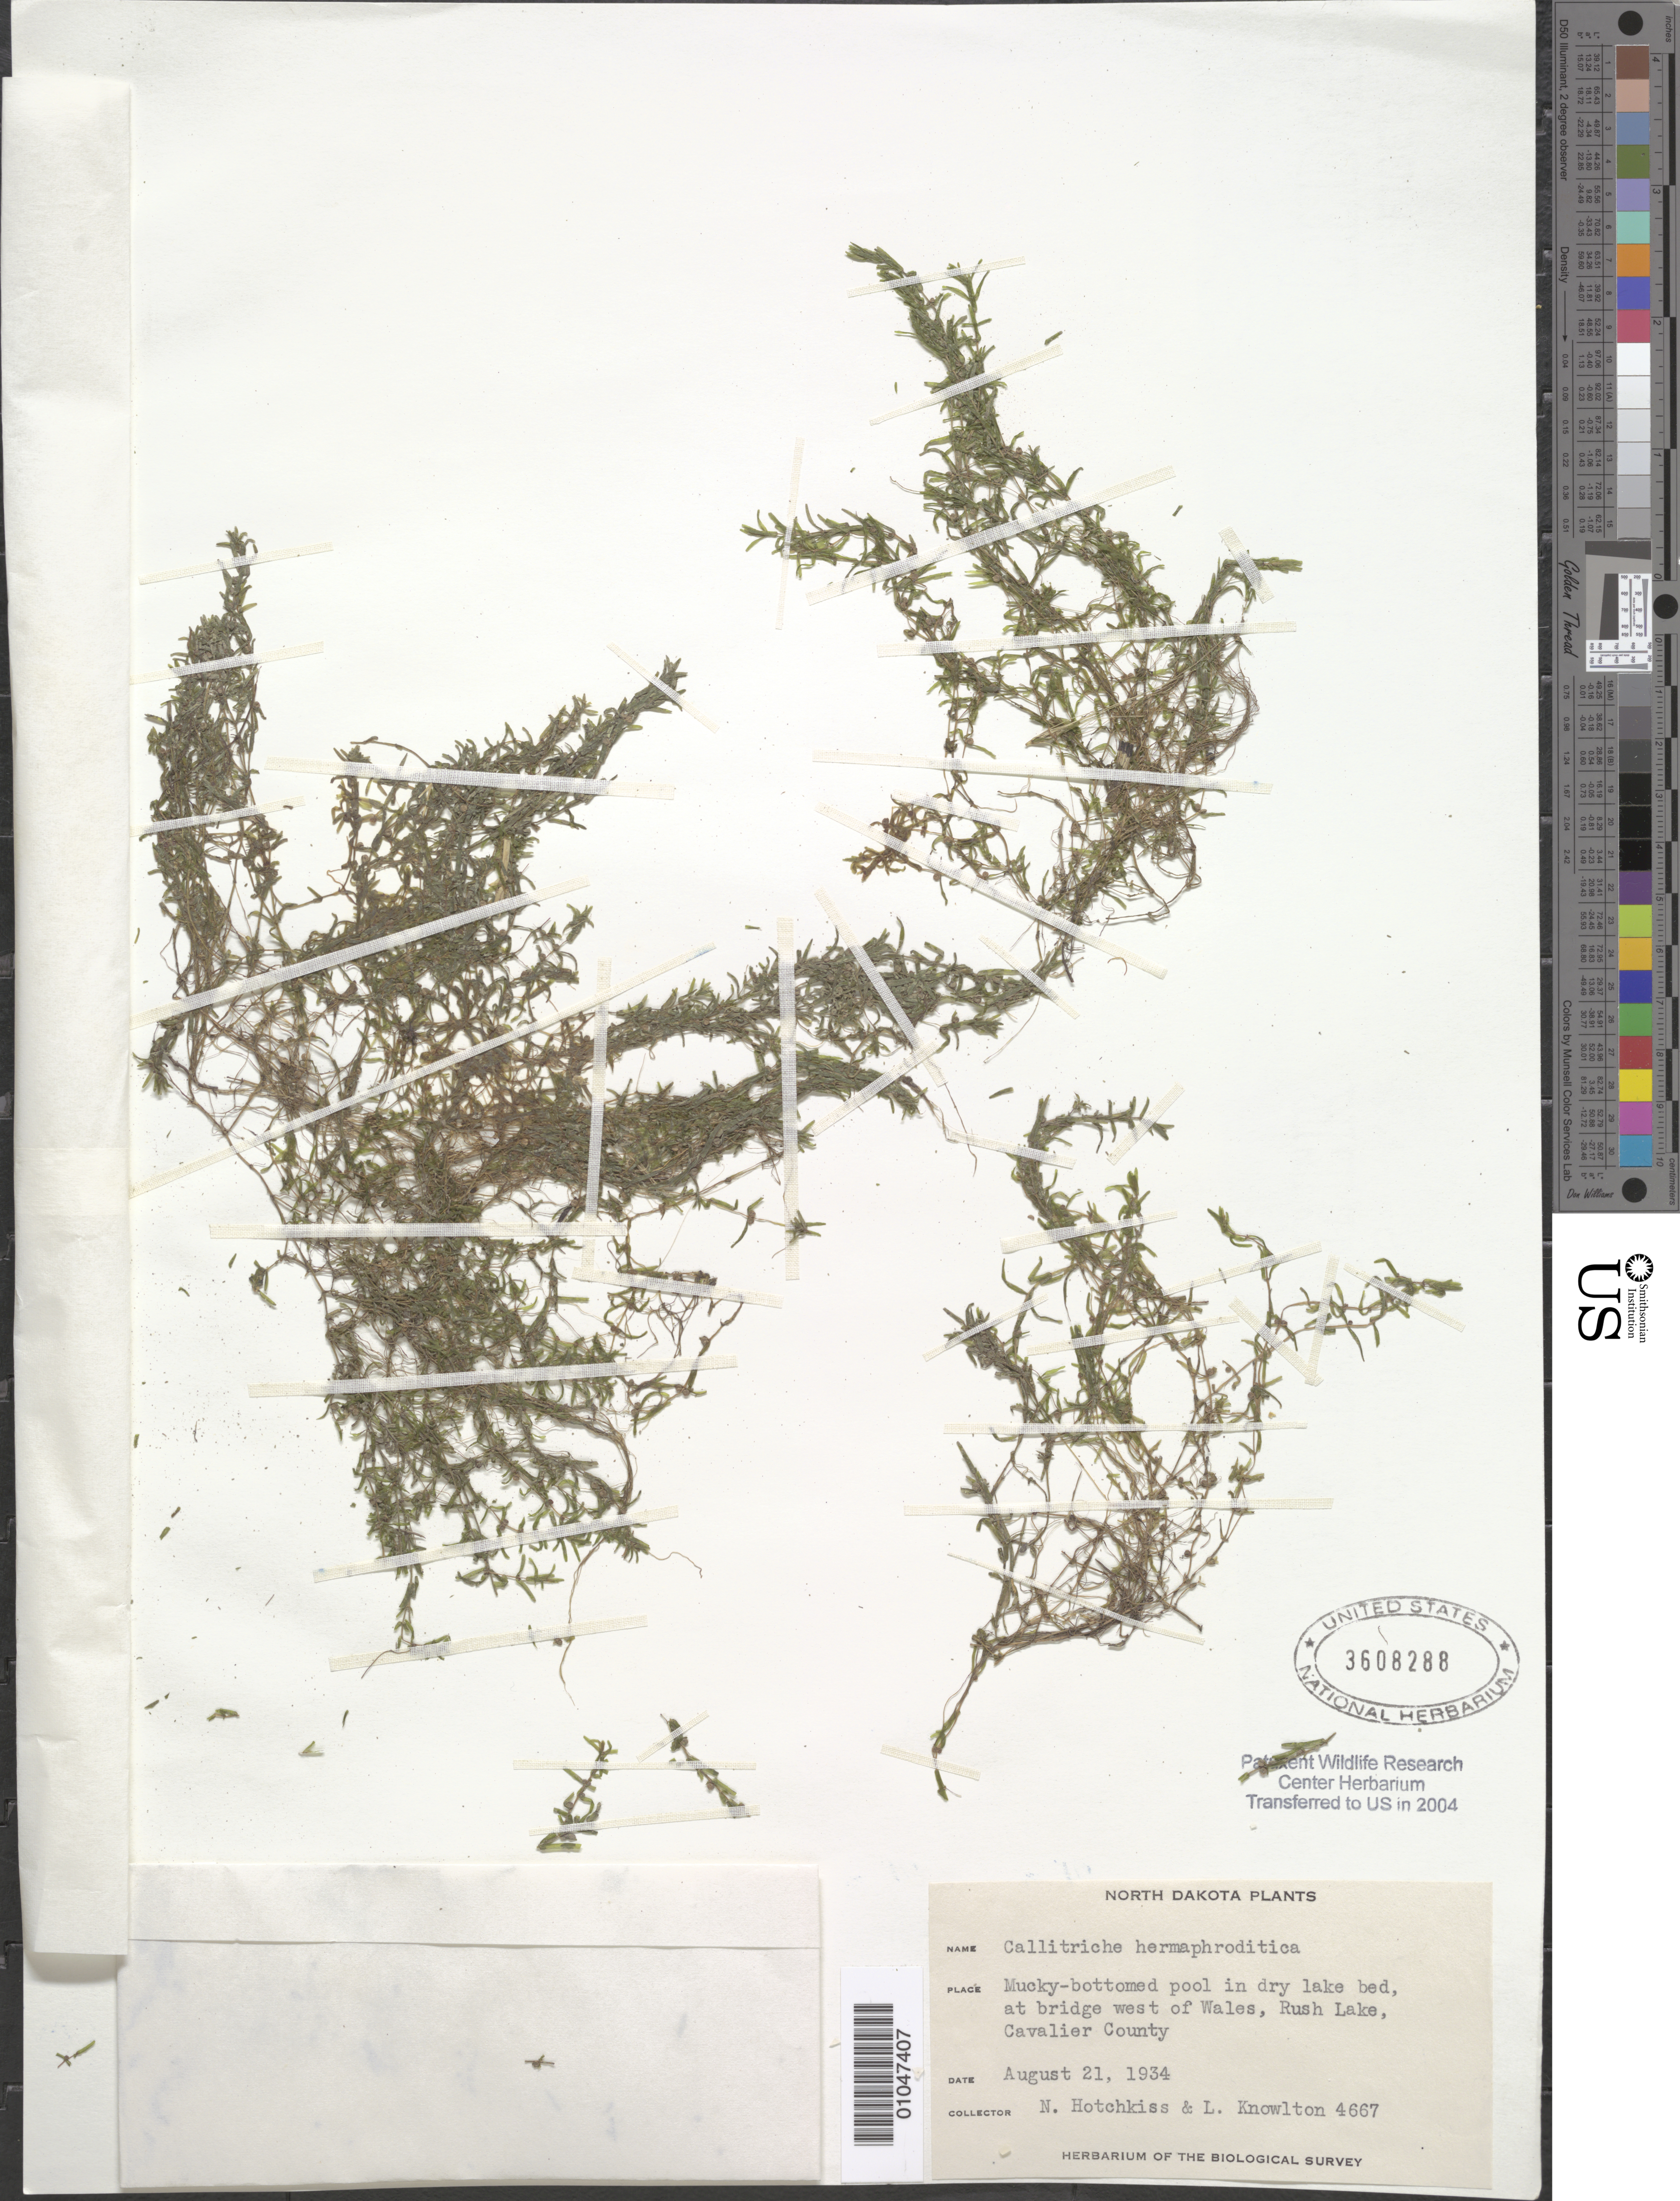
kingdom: Plantae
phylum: Tracheophyta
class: Magnoliopsida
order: Lamiales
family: Plantaginaceae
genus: Callitriche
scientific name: Callitriche hermaphroditica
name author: L.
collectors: N. Hotchkiss & L. Knowlton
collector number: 4667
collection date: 1934-08-21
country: United States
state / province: North Dakota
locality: At bridge west of Wales, Rush Lake, Cavalier County.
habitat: Mucky-bottomed pool in dry lake bed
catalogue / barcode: US 3608288